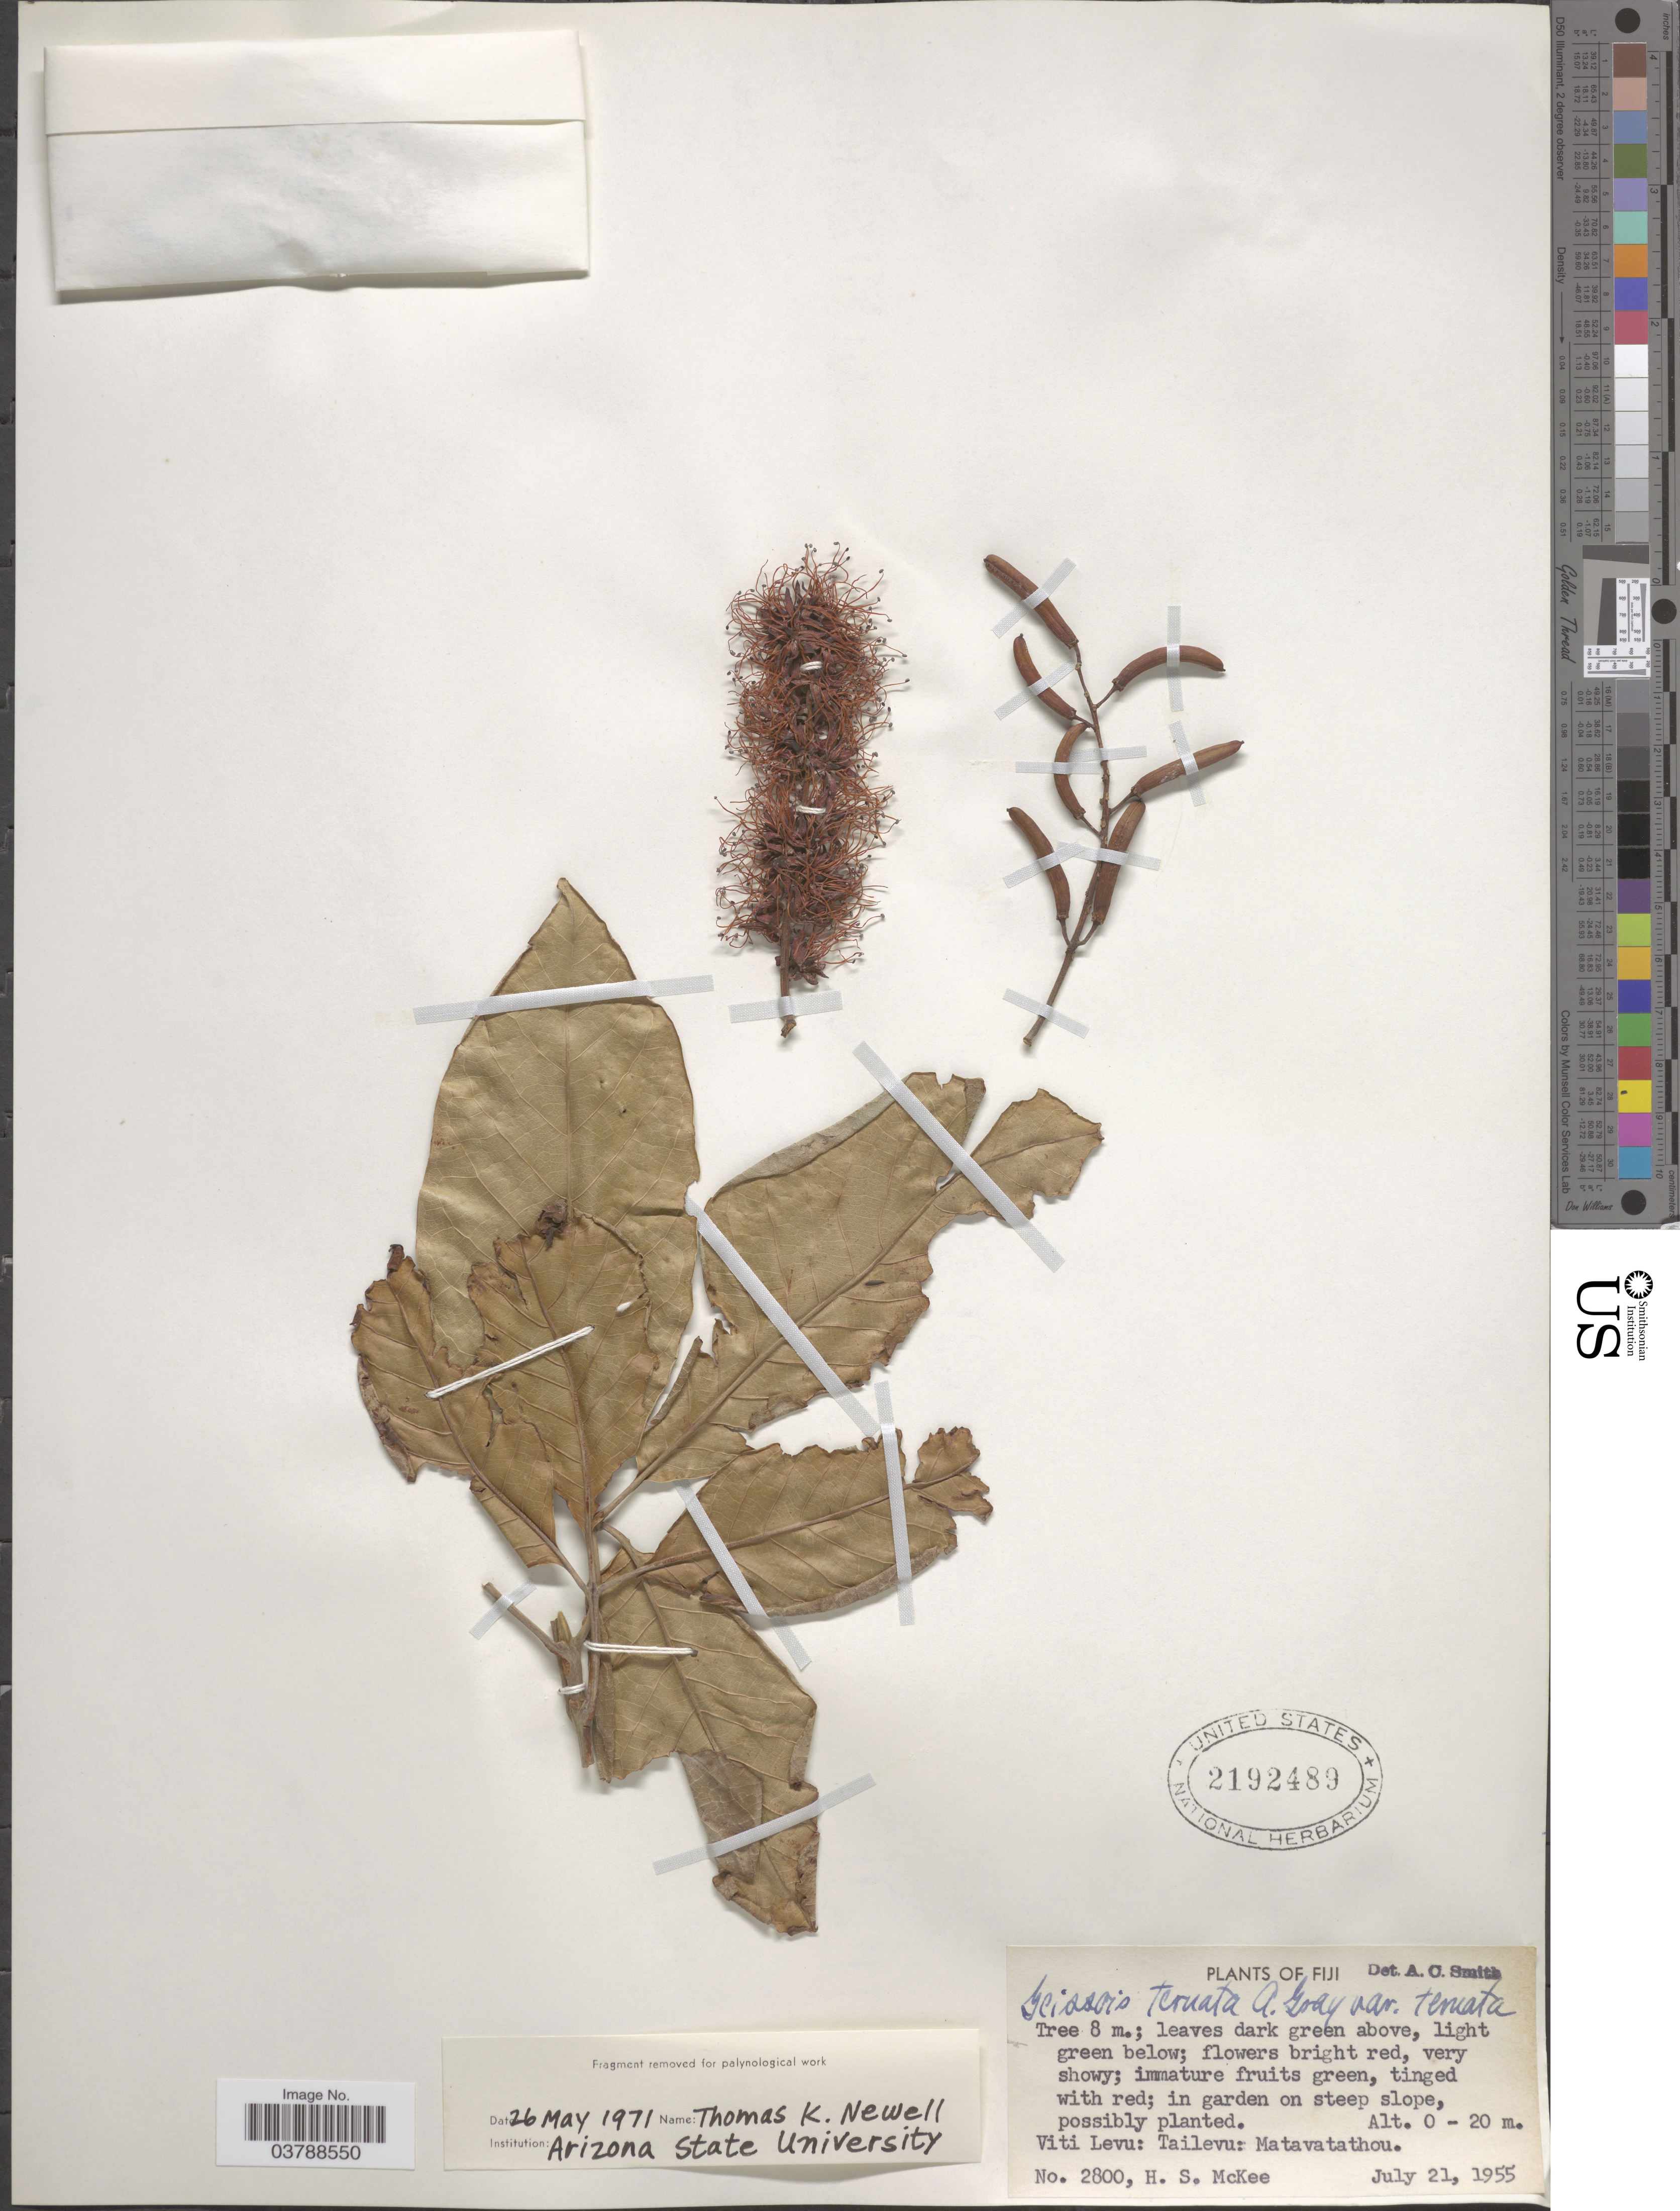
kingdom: Plantae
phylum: Tracheophyta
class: Magnoliopsida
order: Oxalidales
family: Cunoniaceae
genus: Geissois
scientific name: Geissois ternata var. ternata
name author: A. Gray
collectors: H. S. McKee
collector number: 2800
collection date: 1955-07-21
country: Fiji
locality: Viti Levu: Tailevu: Matavatathou.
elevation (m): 0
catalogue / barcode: US 2192489